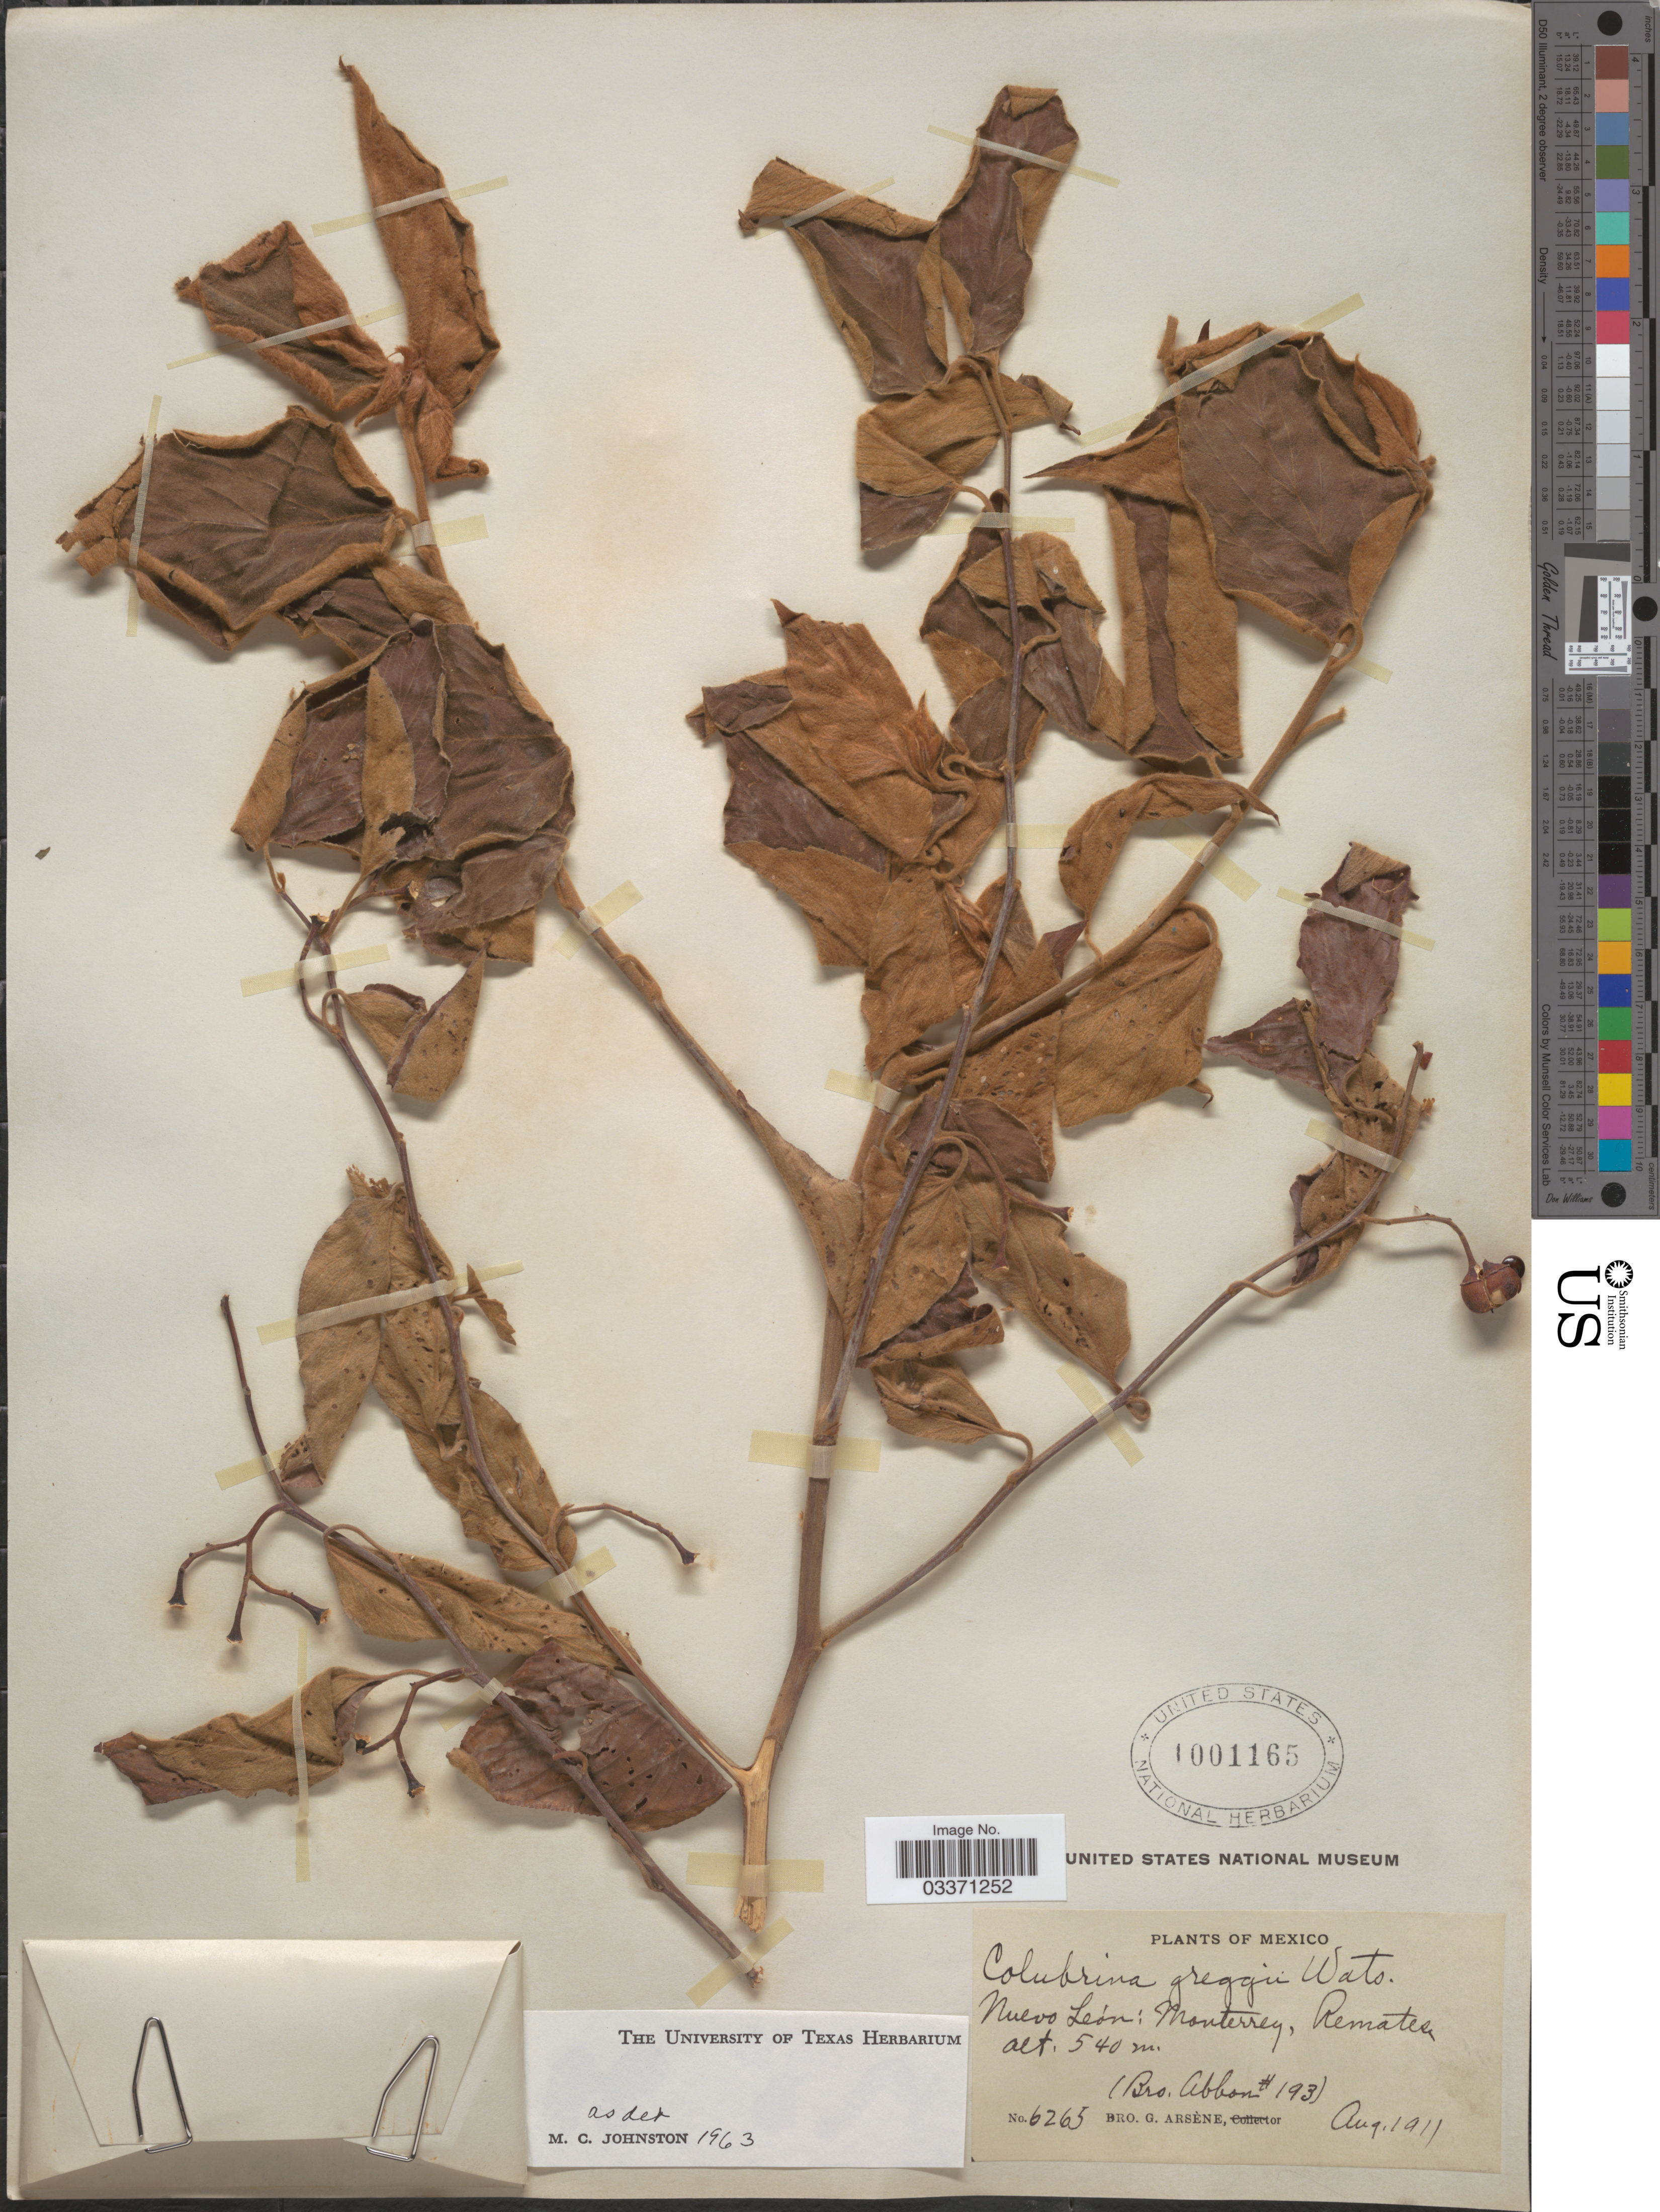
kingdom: Plantae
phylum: Tracheophyta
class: Magnoliopsida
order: Rosales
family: Rhamnaceae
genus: Colubrina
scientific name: Colubrina greggii var. greggii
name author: S. Watson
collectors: Bro. Abbon & Bro. G. Arsène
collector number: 193/6265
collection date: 1911-08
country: Mexico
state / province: Nuevo León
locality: Monterrey, Remates.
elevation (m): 540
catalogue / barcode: US 1001165